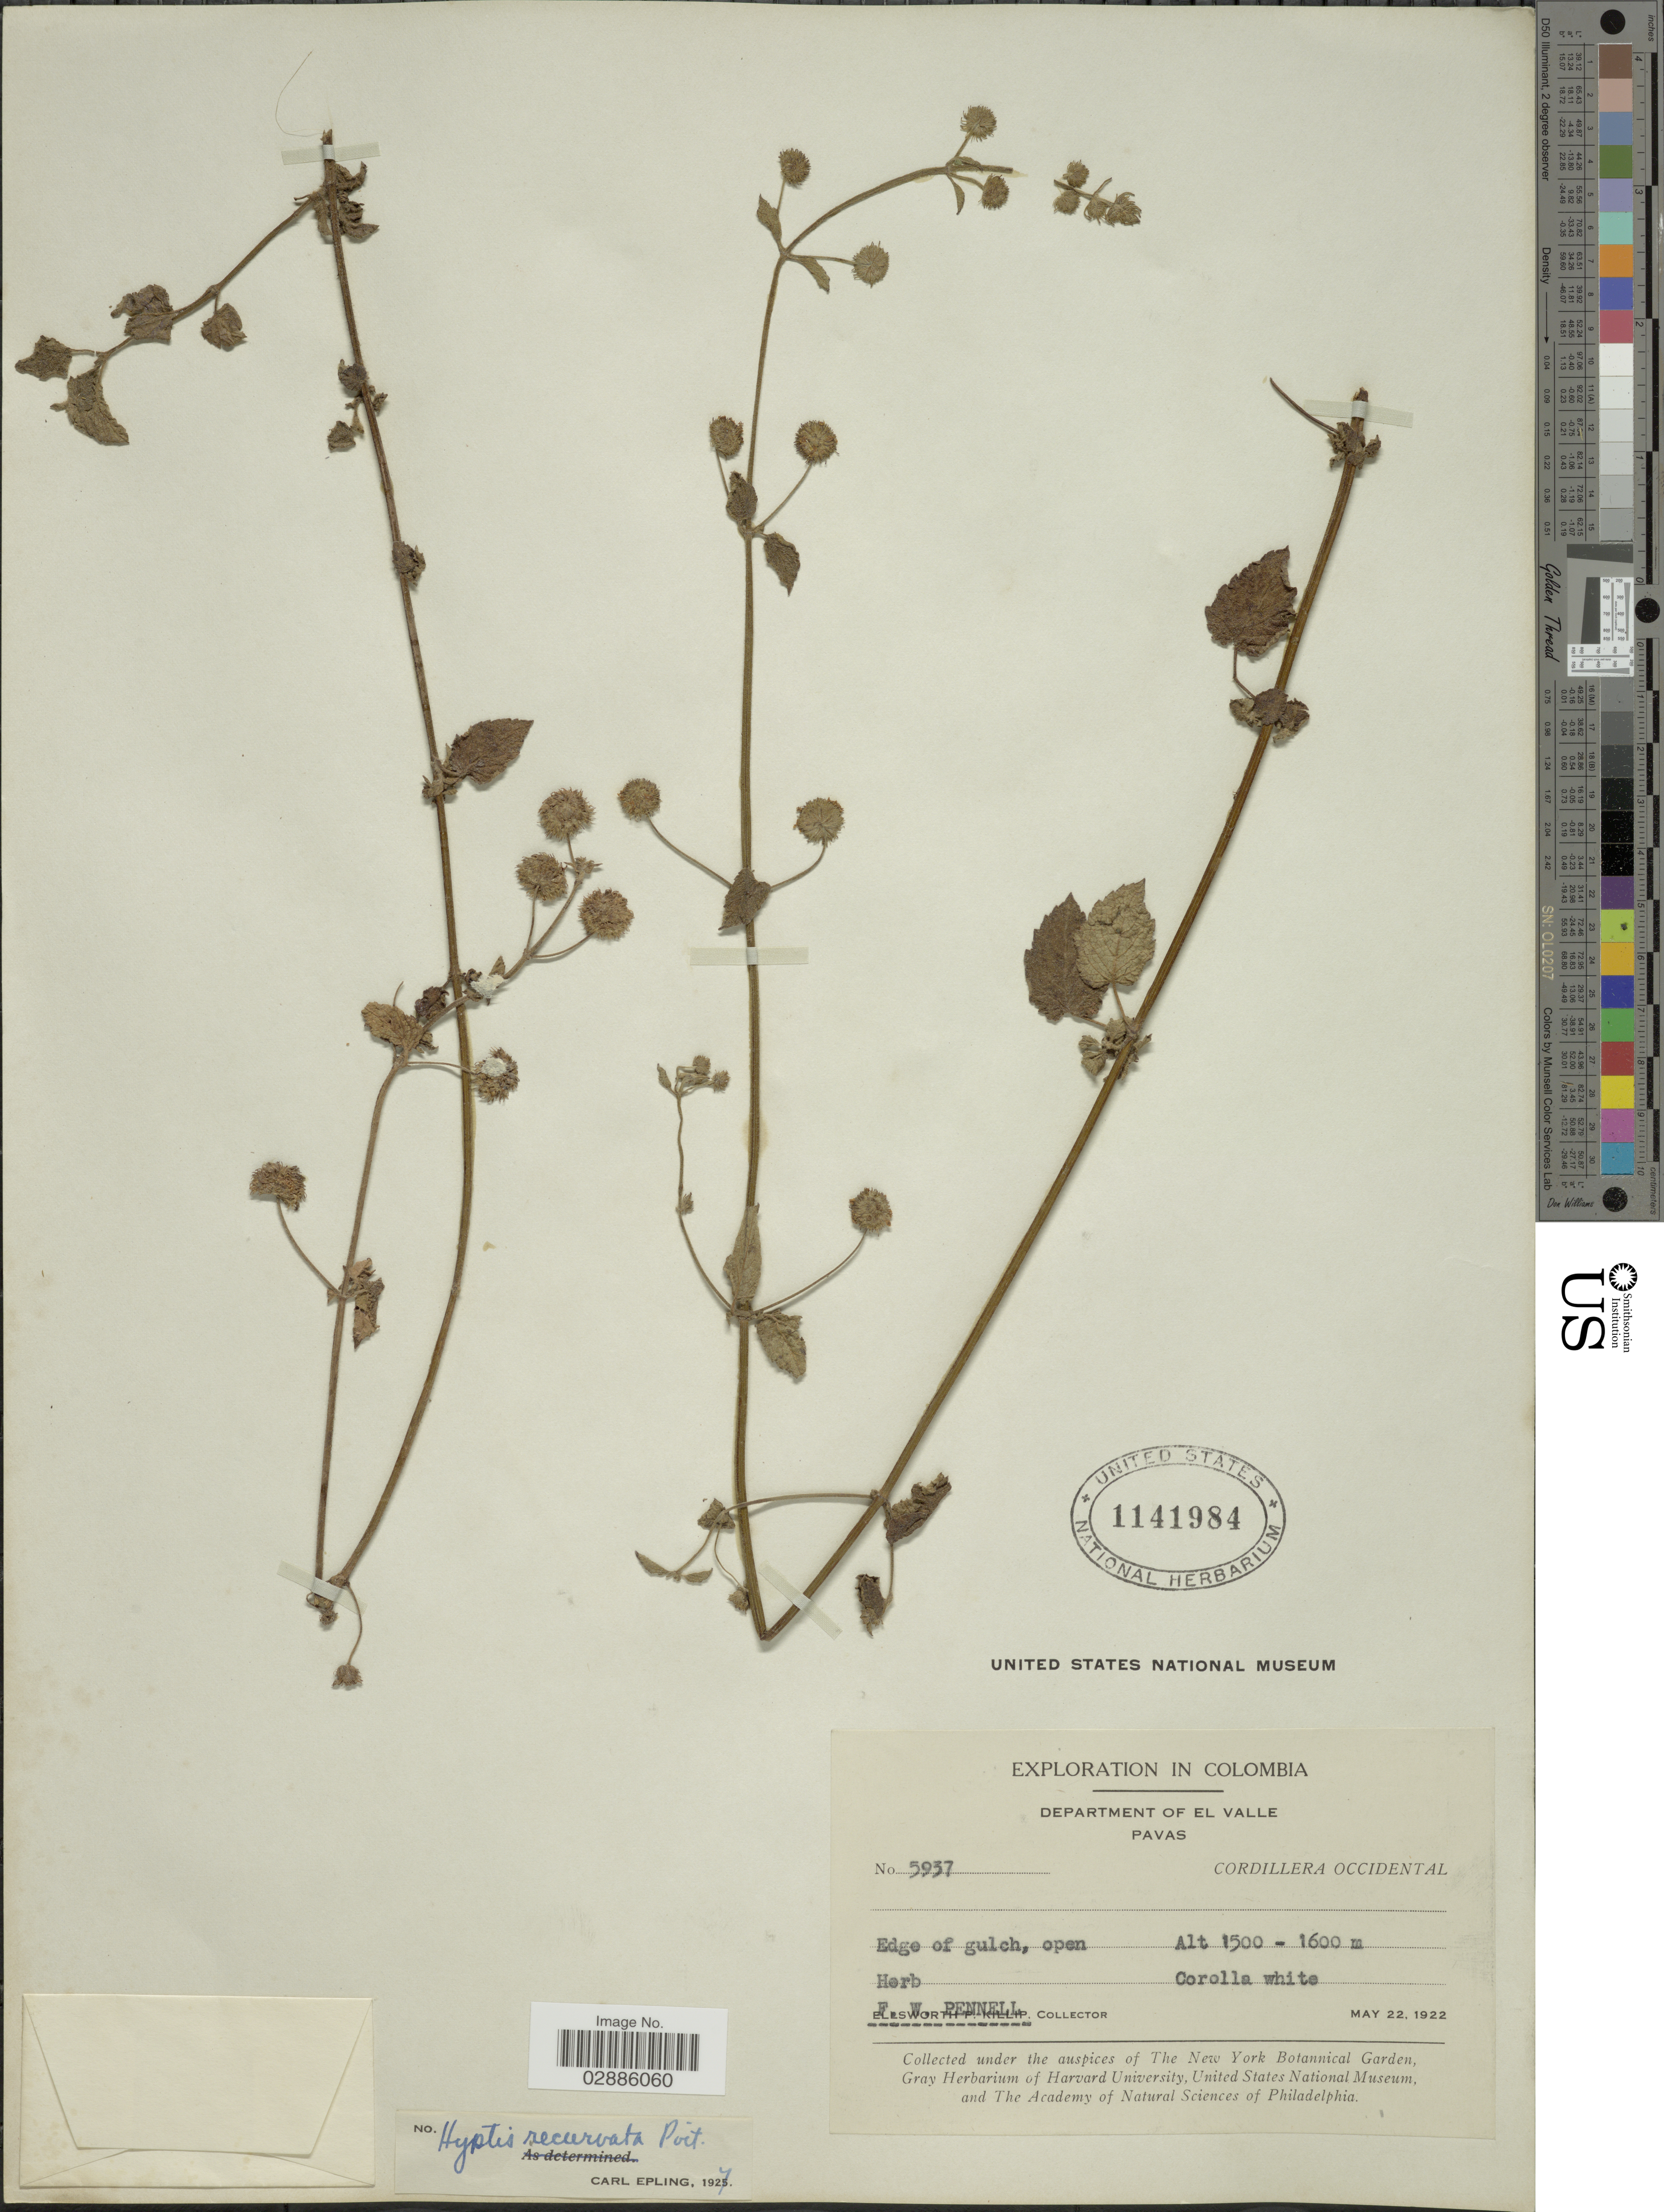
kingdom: Plantae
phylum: Tracheophyta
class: Magnoliopsida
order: Lamiales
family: Lamiaceae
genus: Hyptis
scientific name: Hyptis recurvata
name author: Poit.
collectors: F. W. Pennell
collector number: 5937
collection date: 1922-05-22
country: Colombia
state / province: Valle del Cauca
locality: Department of El Valle, Pavas, Cordillera Occidental.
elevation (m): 1500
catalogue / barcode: US 1141984